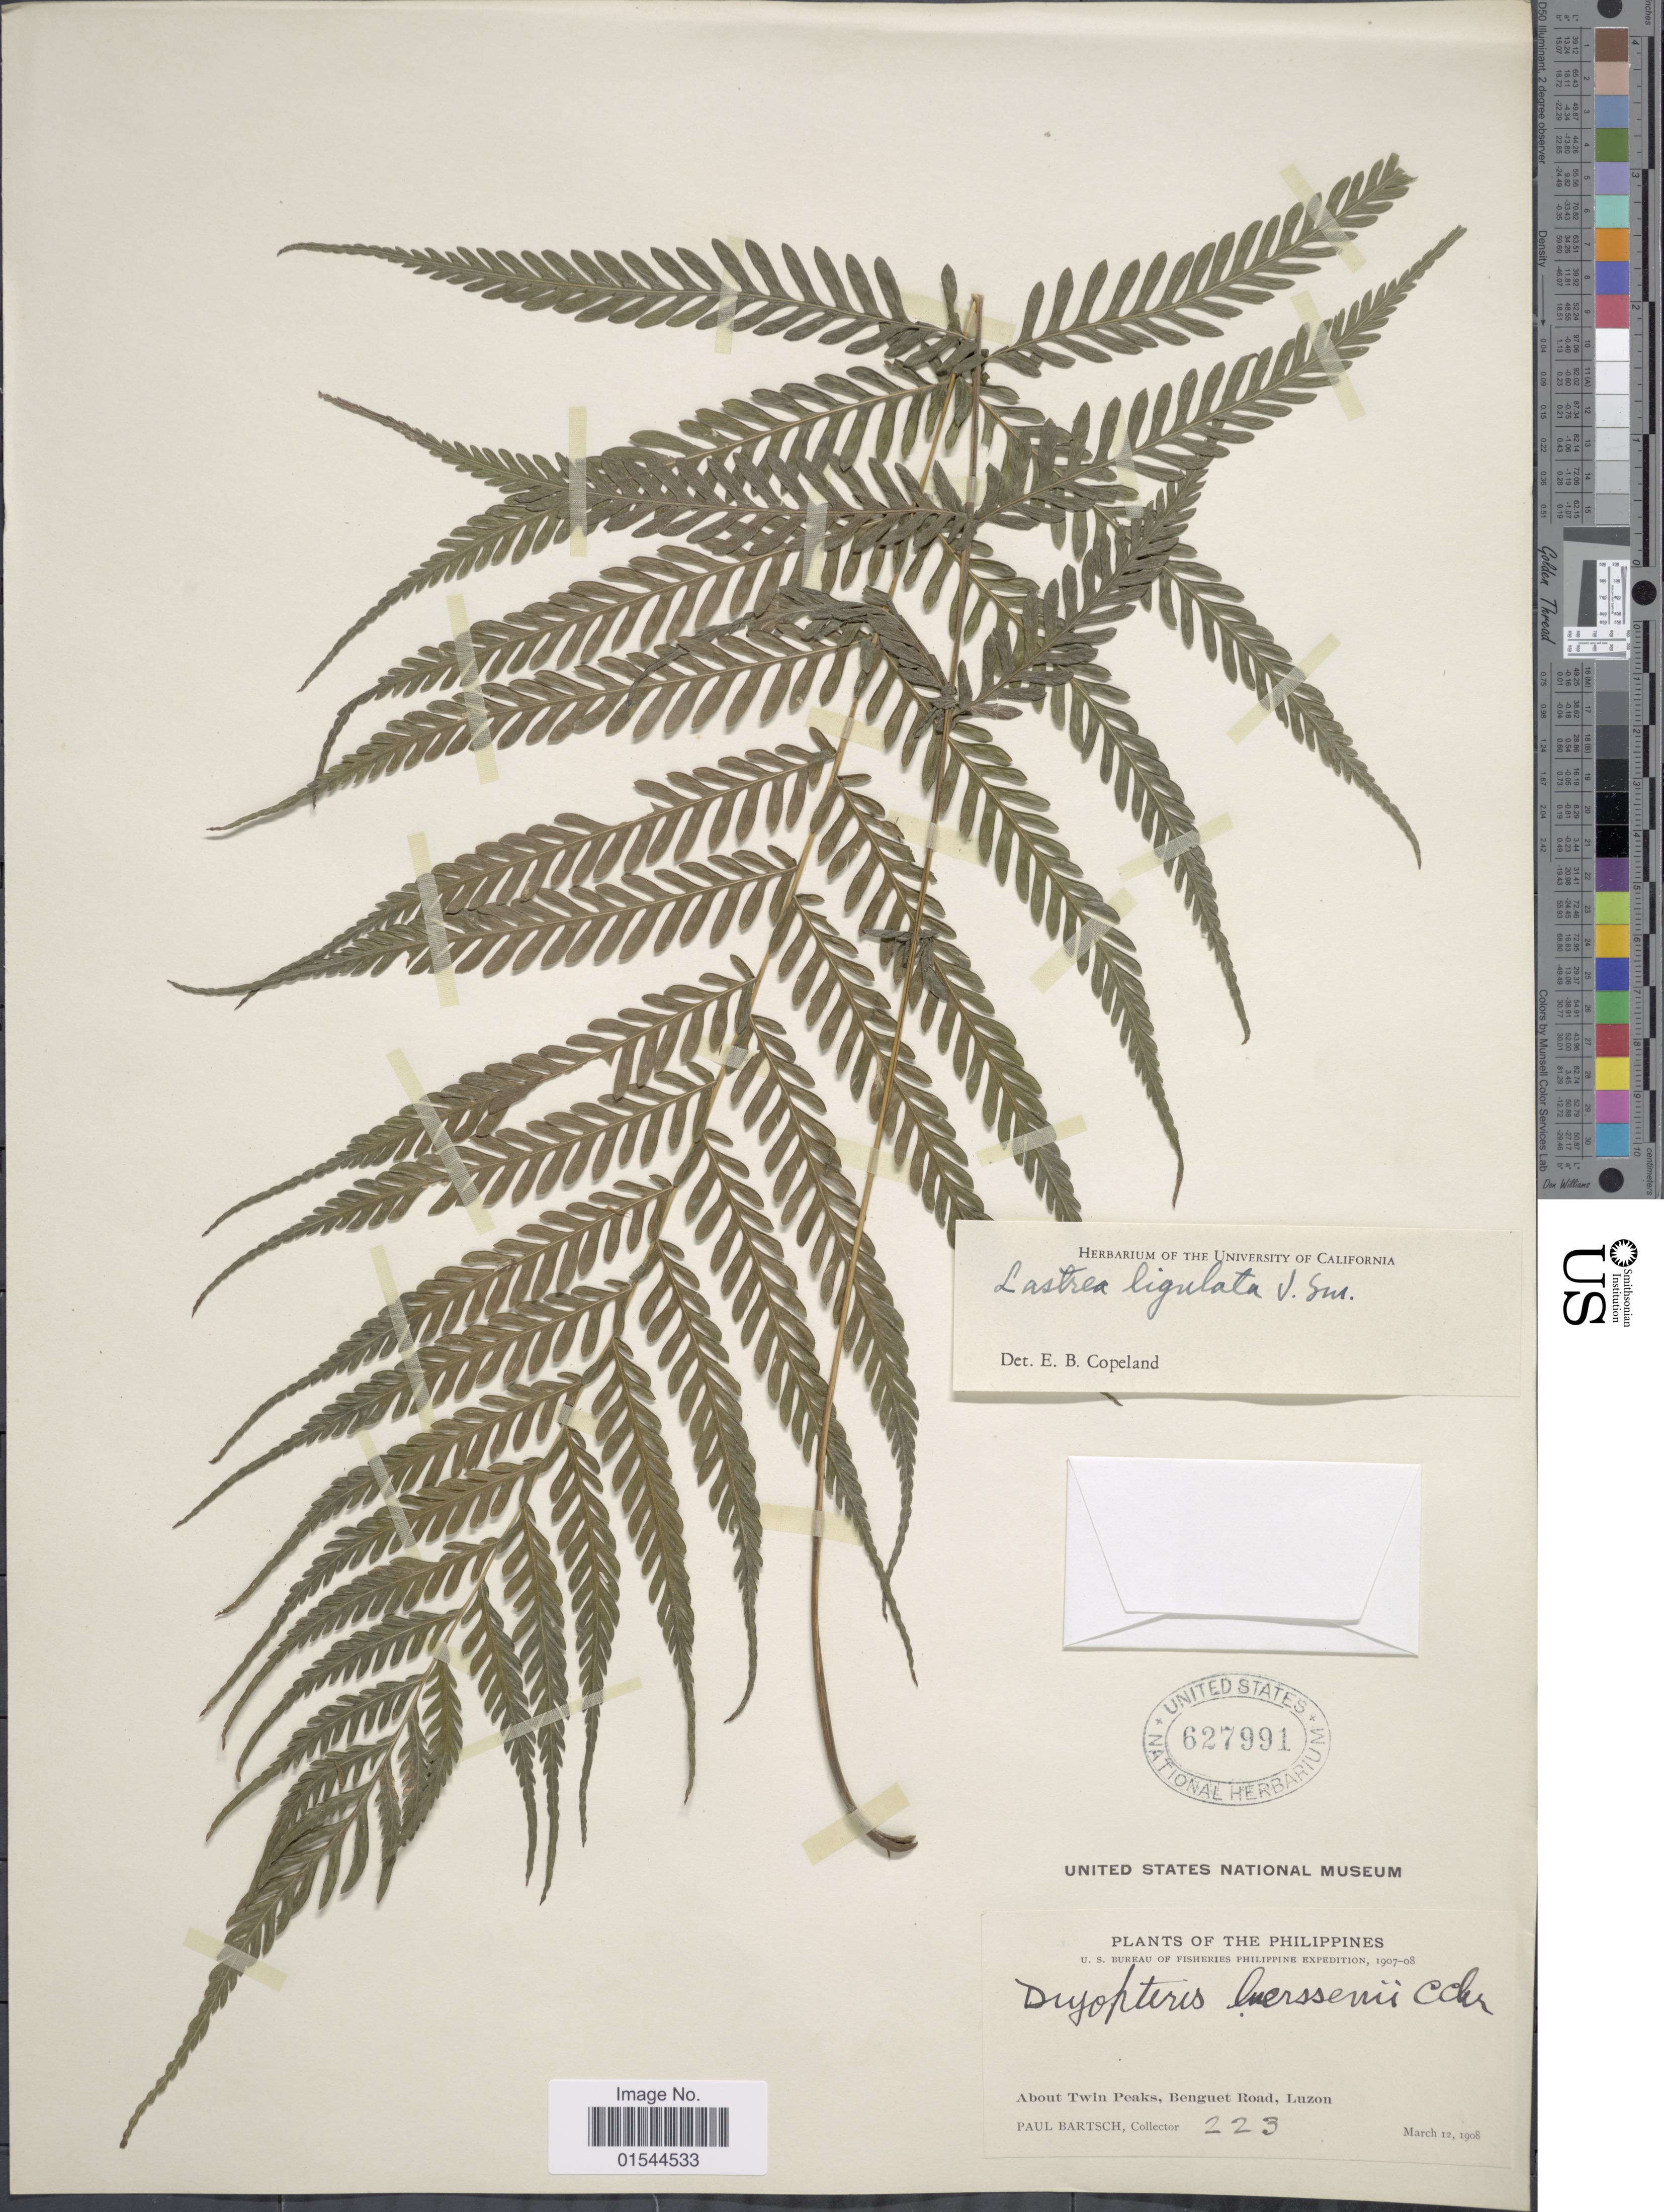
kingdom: Plantae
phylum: Tracheophyta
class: Polypodiopsida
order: Polypodiales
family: Thelypteridaceae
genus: Pneumatopteris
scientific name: Pneumatopteris ligulata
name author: (C. Presl) Holttum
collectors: P. Bartsch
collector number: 223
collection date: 1908-03-12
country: Philippines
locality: About Twin Peaks, Benguet Road, Luzon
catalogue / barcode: US 627991